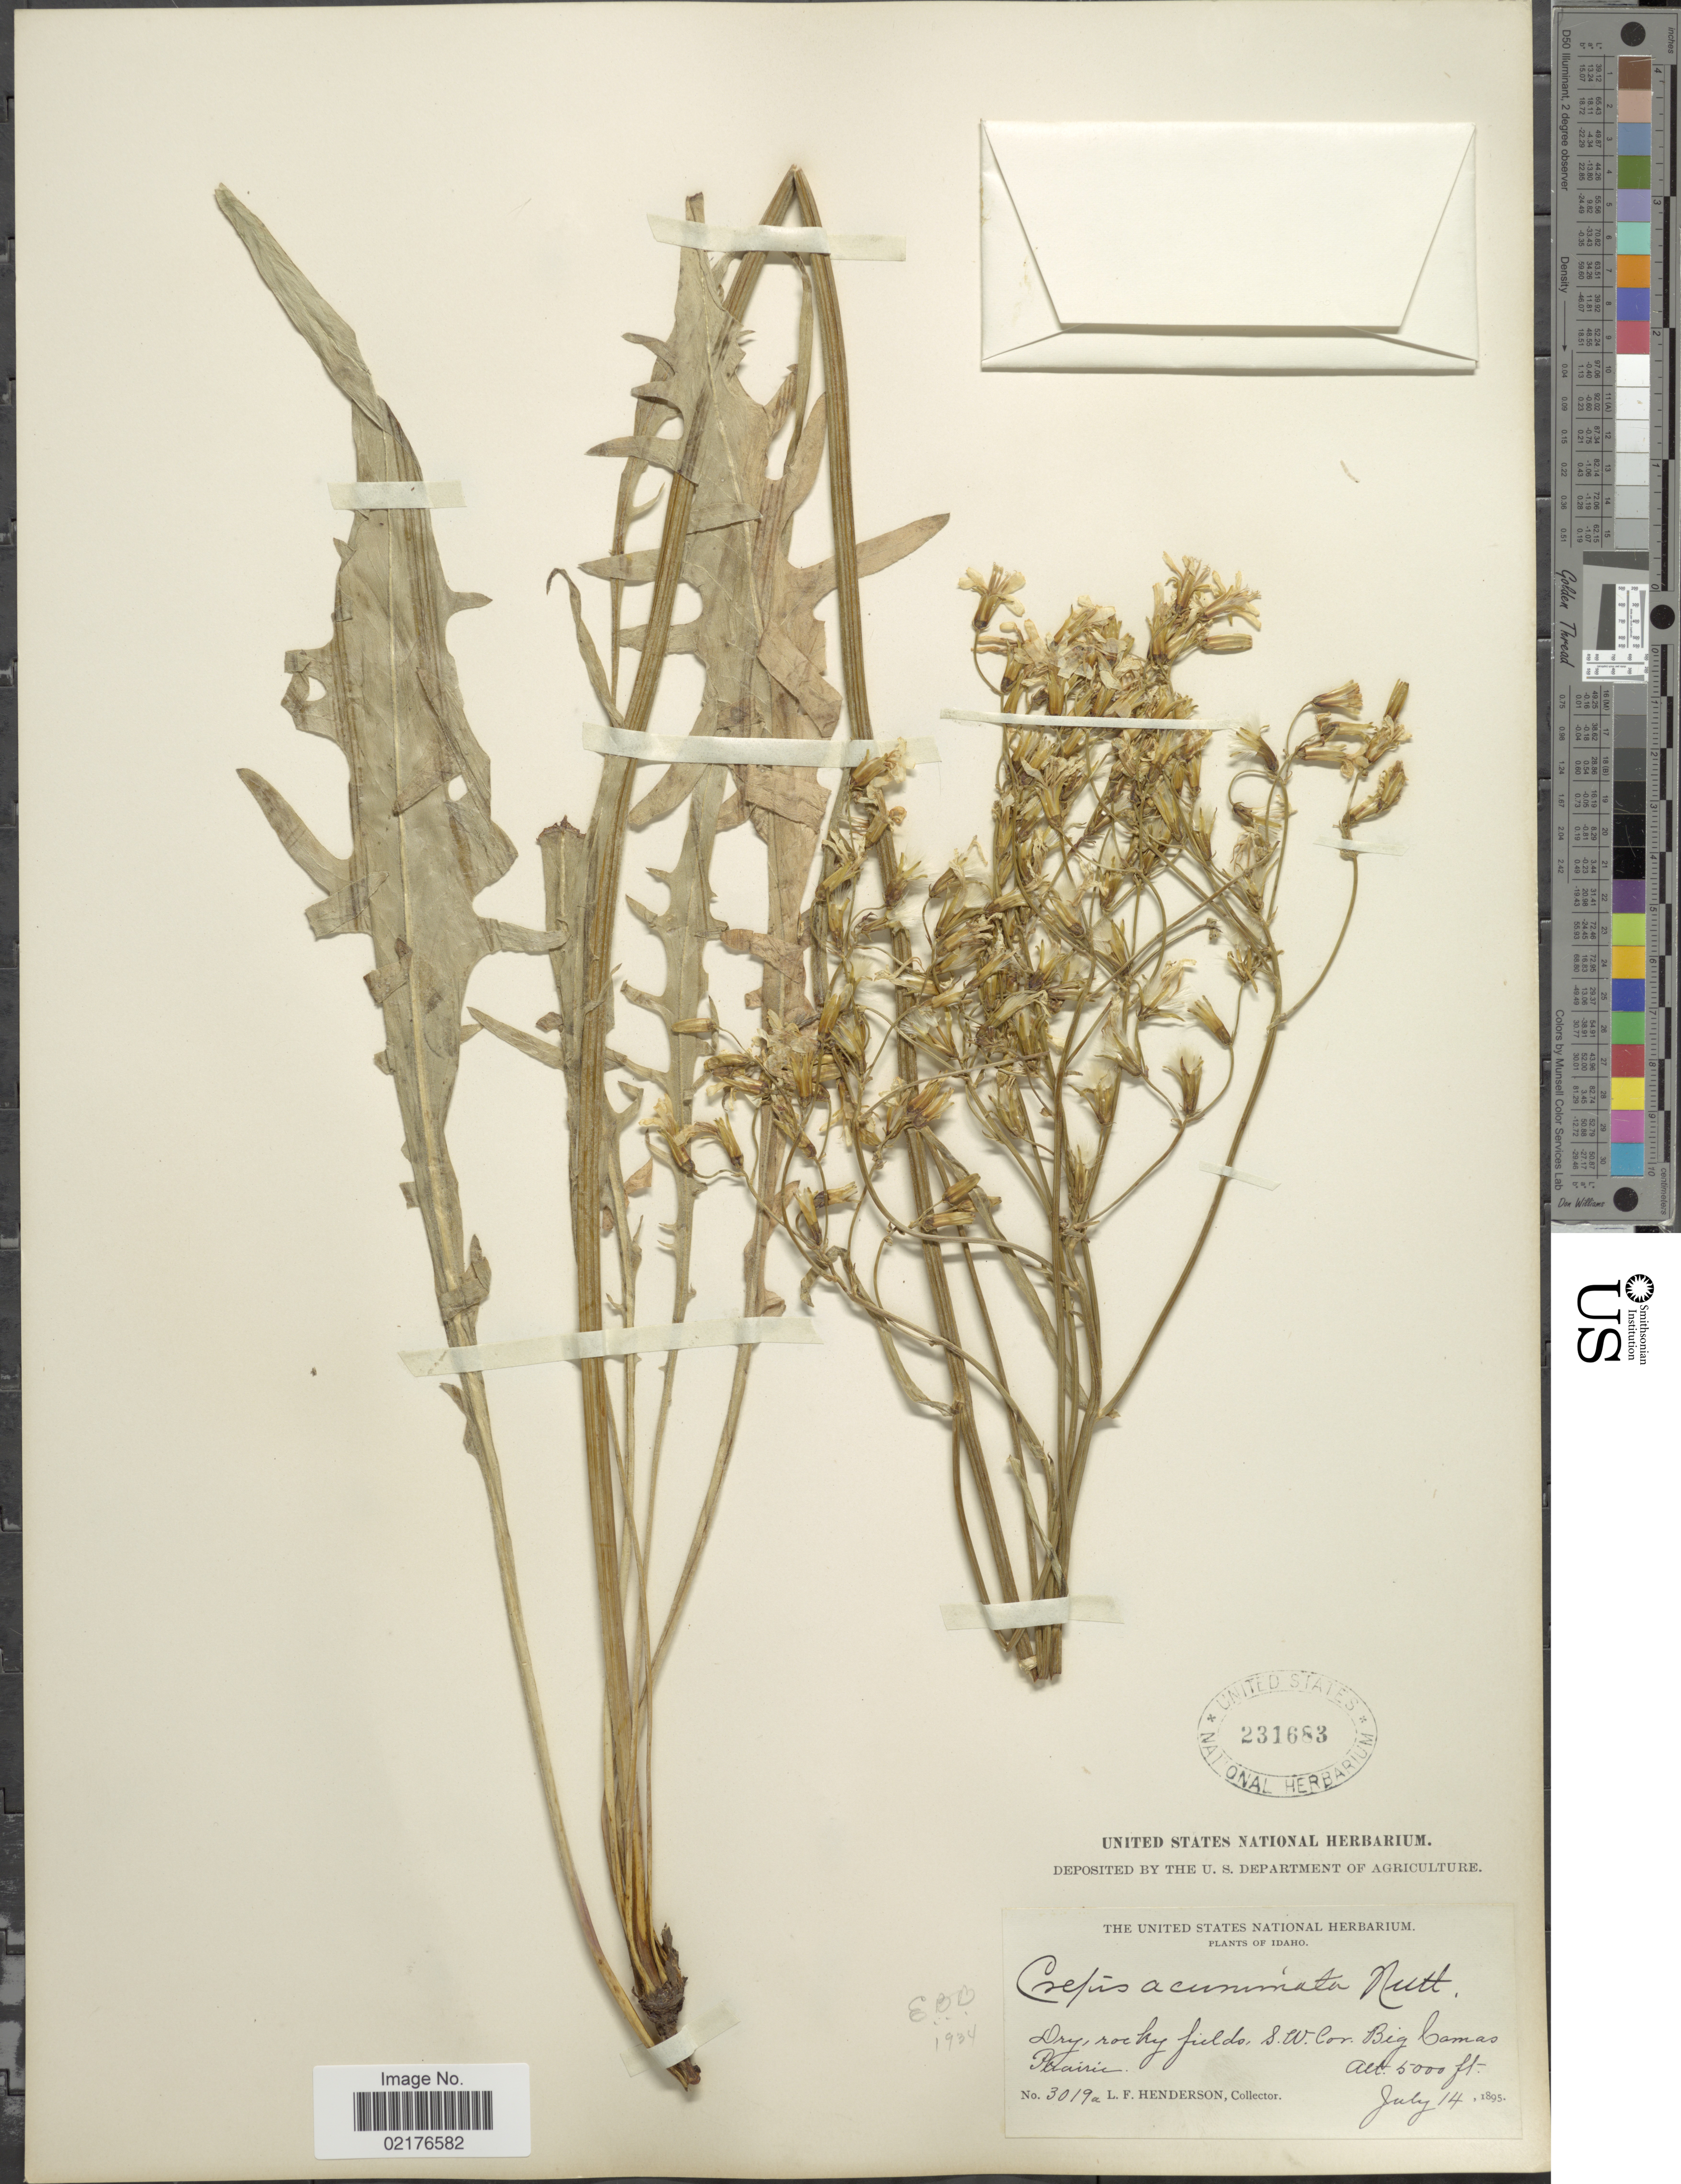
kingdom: Plantae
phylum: Tracheophyta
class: Magnoliopsida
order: Asterales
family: Asteraceae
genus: Crepis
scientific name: Crepis acuminata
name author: Nutt.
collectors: L. Henderson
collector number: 3019a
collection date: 1895-07-14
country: United States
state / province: Idaho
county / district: Blaine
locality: Dry, rocky fields, S.W. Cor. Big Comas, Prairie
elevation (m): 1524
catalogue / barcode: US 231683